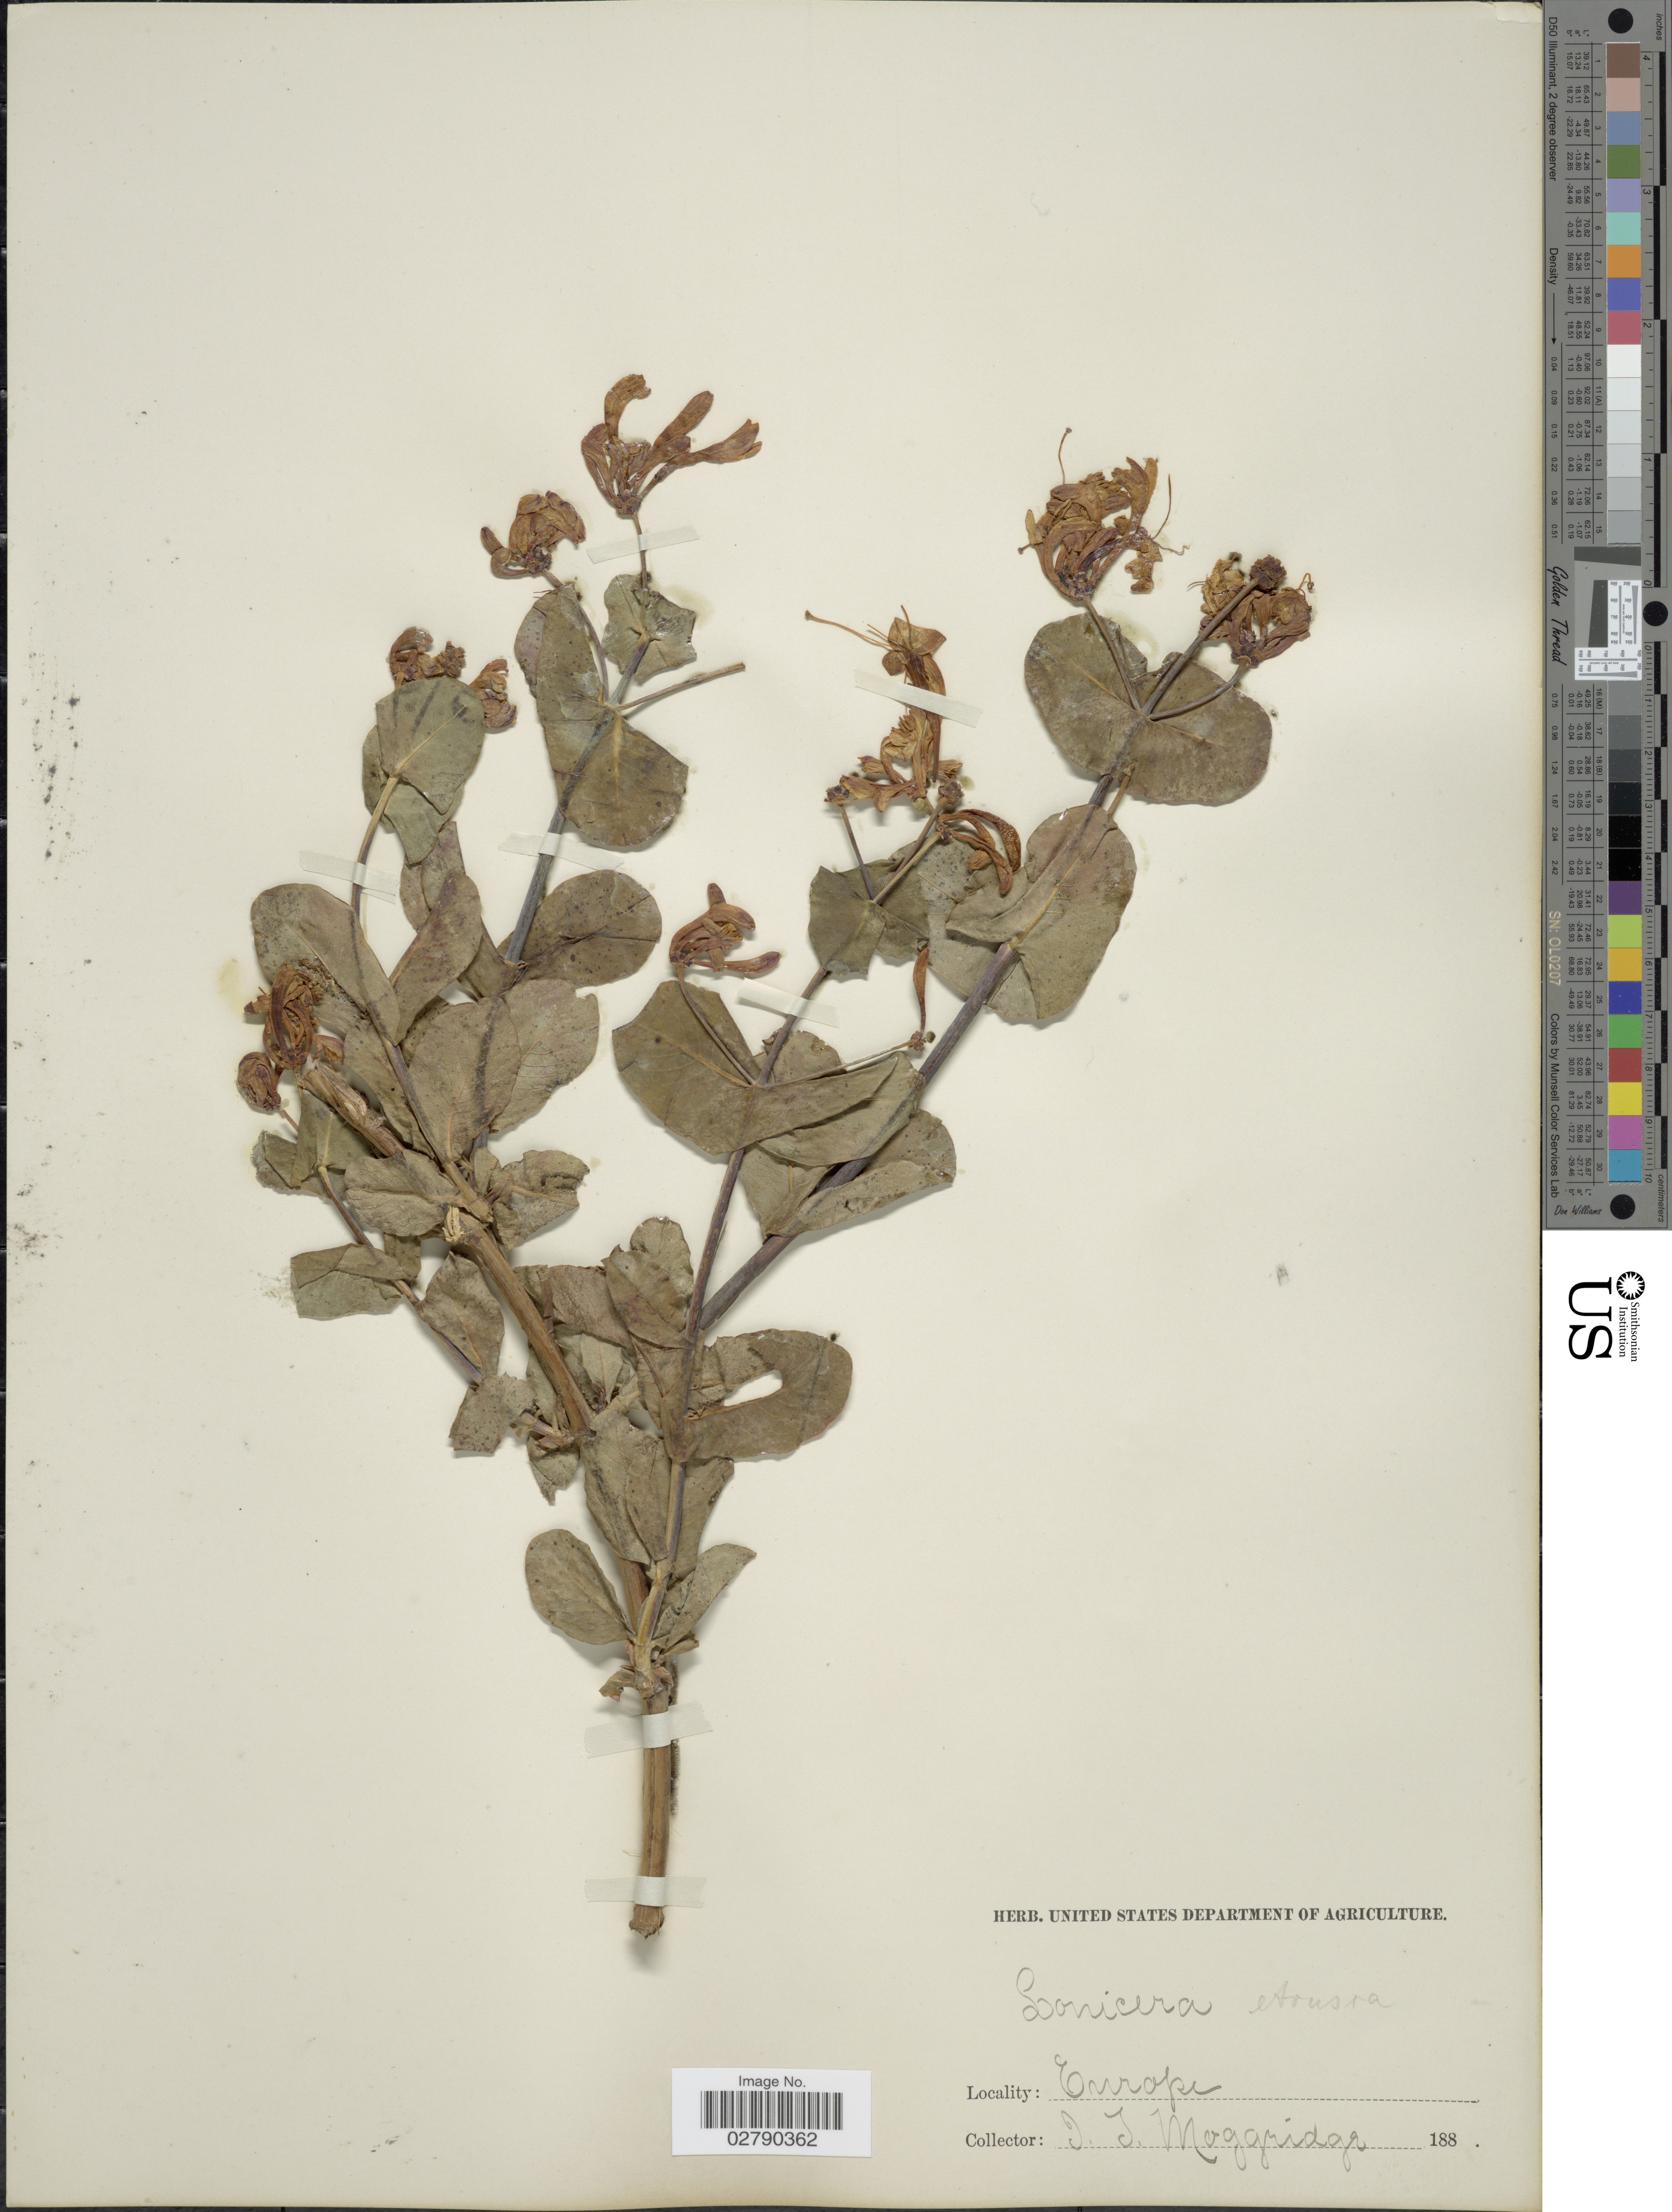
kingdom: Plantae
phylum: Tracheophyta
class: Magnoliopsida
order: Dipsacales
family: Caprifoliaceae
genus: Lonicera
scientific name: Lonicera etrusca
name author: Santi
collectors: J. T. Moggridge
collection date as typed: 188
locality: Europe